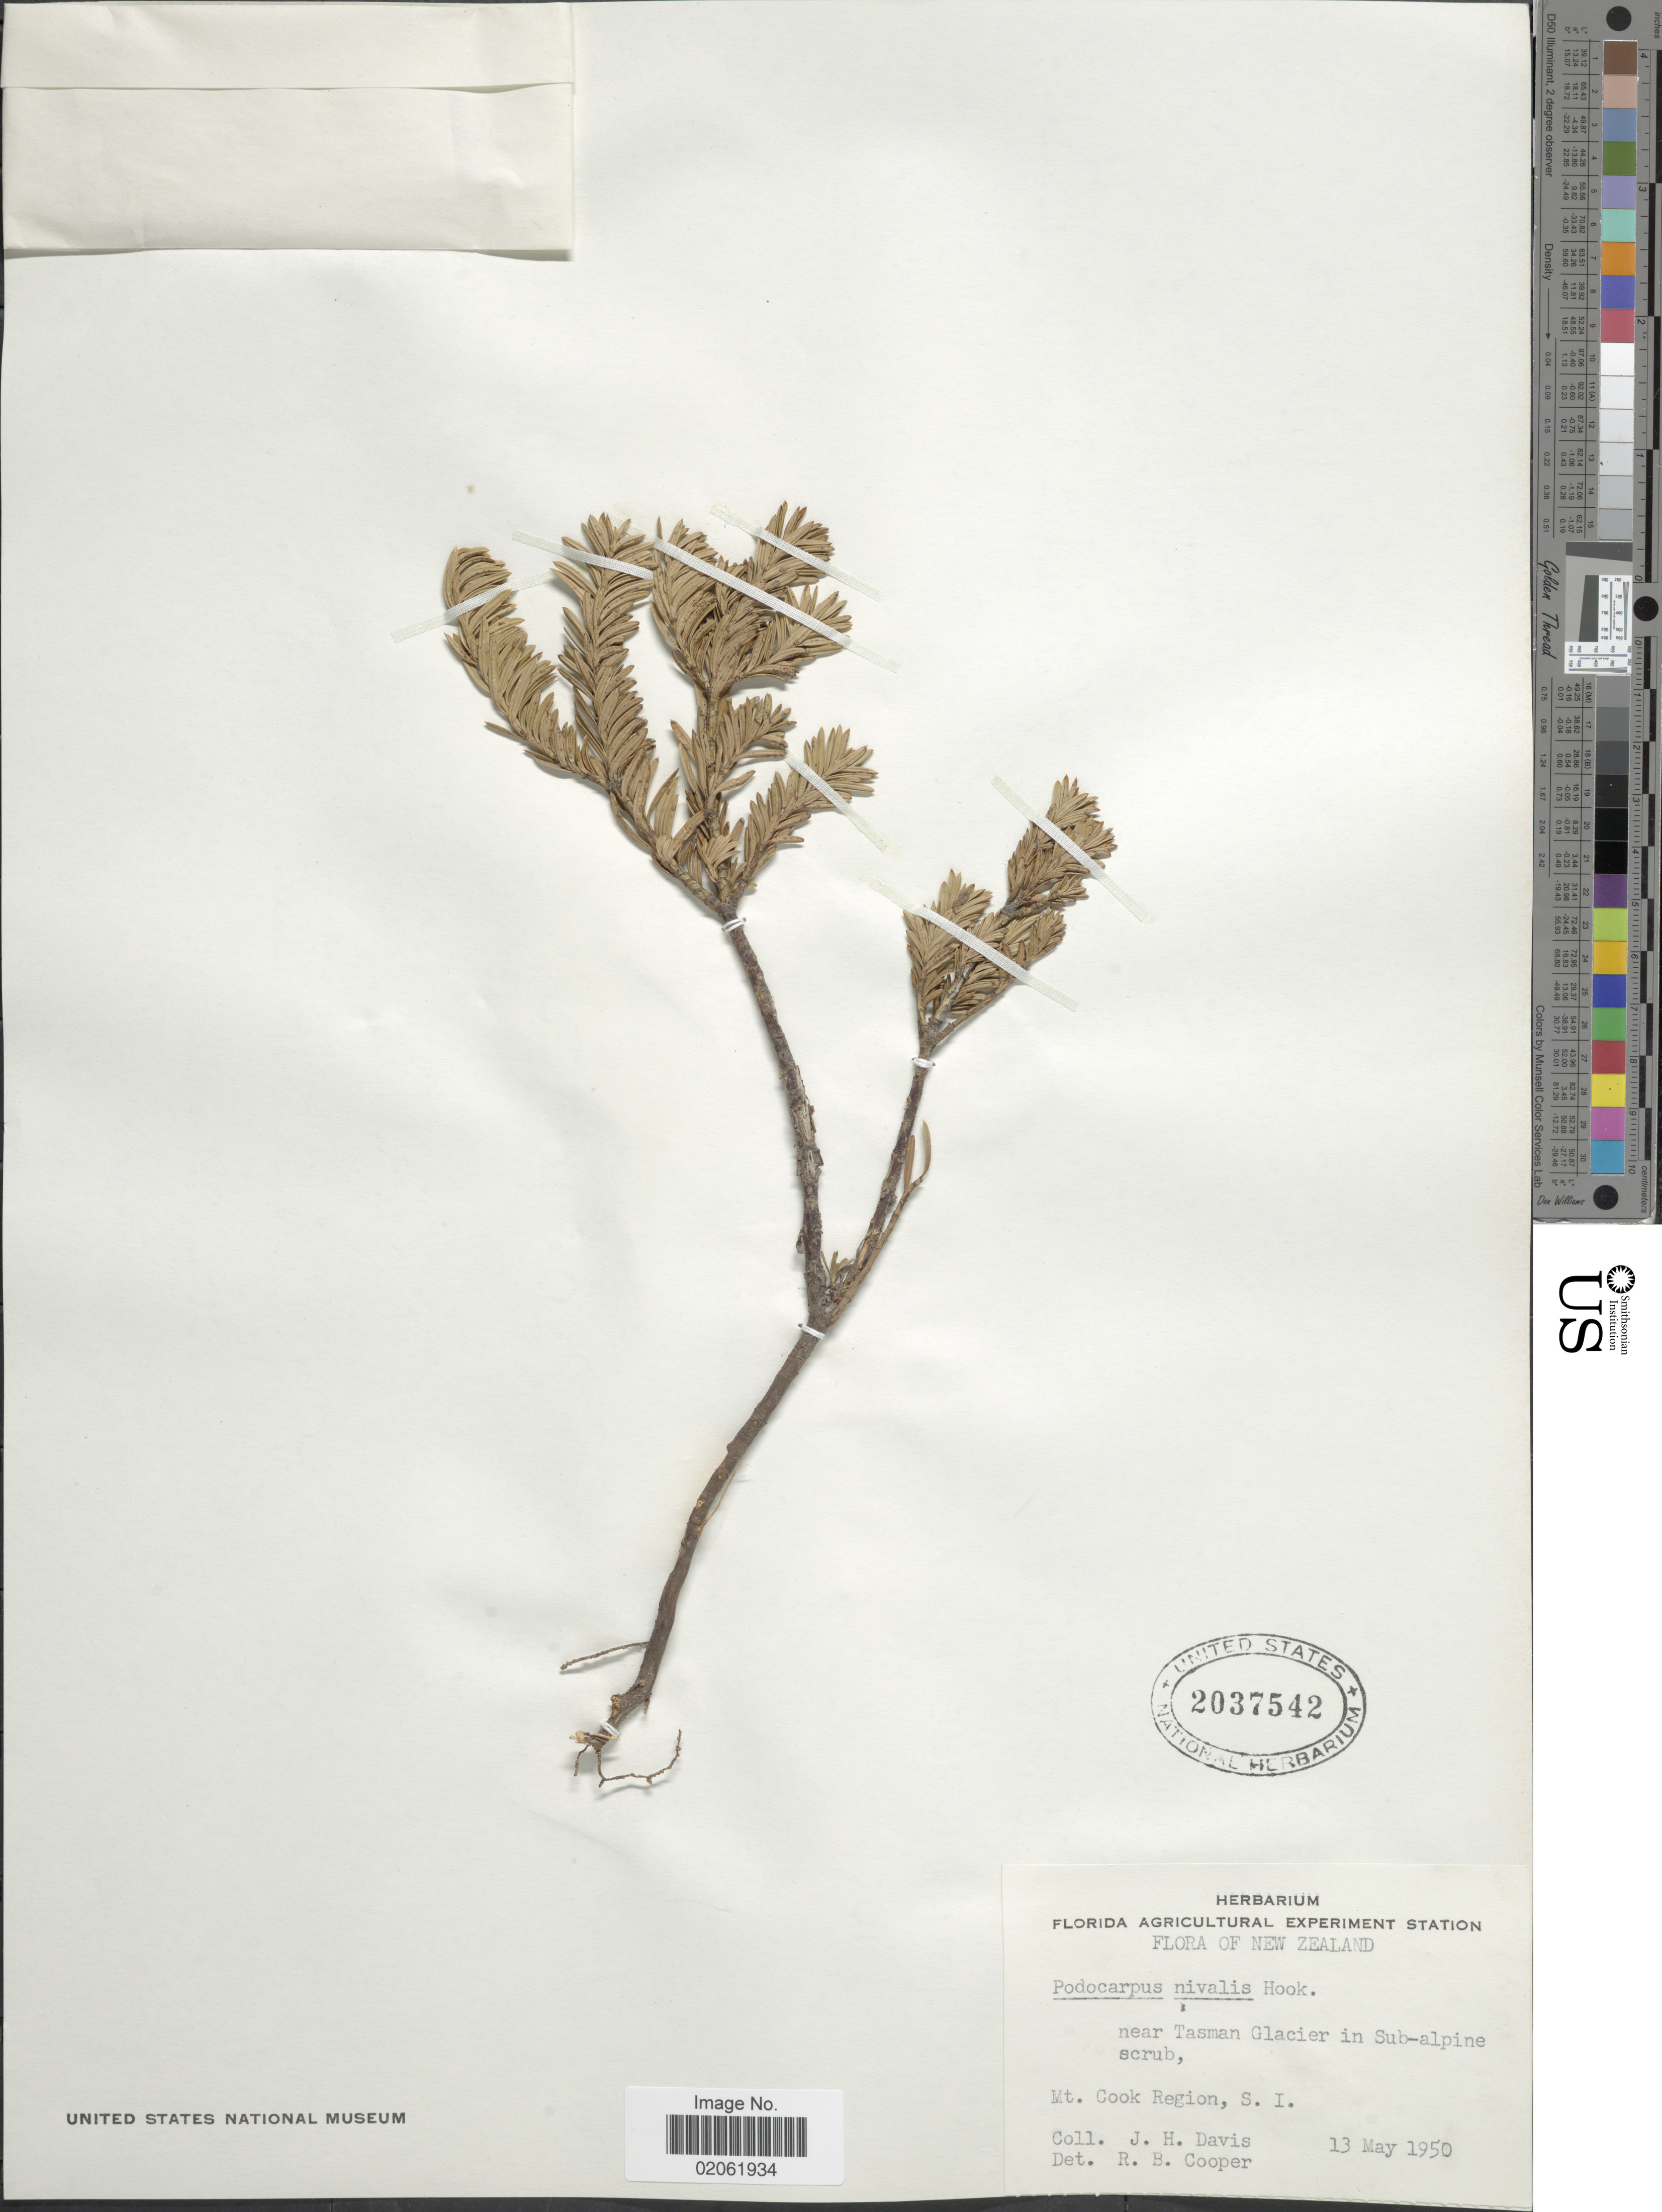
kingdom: Plantae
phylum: Tracheophyta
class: Pinopsida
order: Pinales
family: Podocarpaceae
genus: Podocarpus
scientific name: Podocarpus nivalis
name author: Hook.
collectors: J. Davis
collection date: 1950-05-13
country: New Zealand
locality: New Zealand, Near Tasman Glacier in Sub-alpine scrub. Mt. Cook region, S.I.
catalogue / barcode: US 2037542